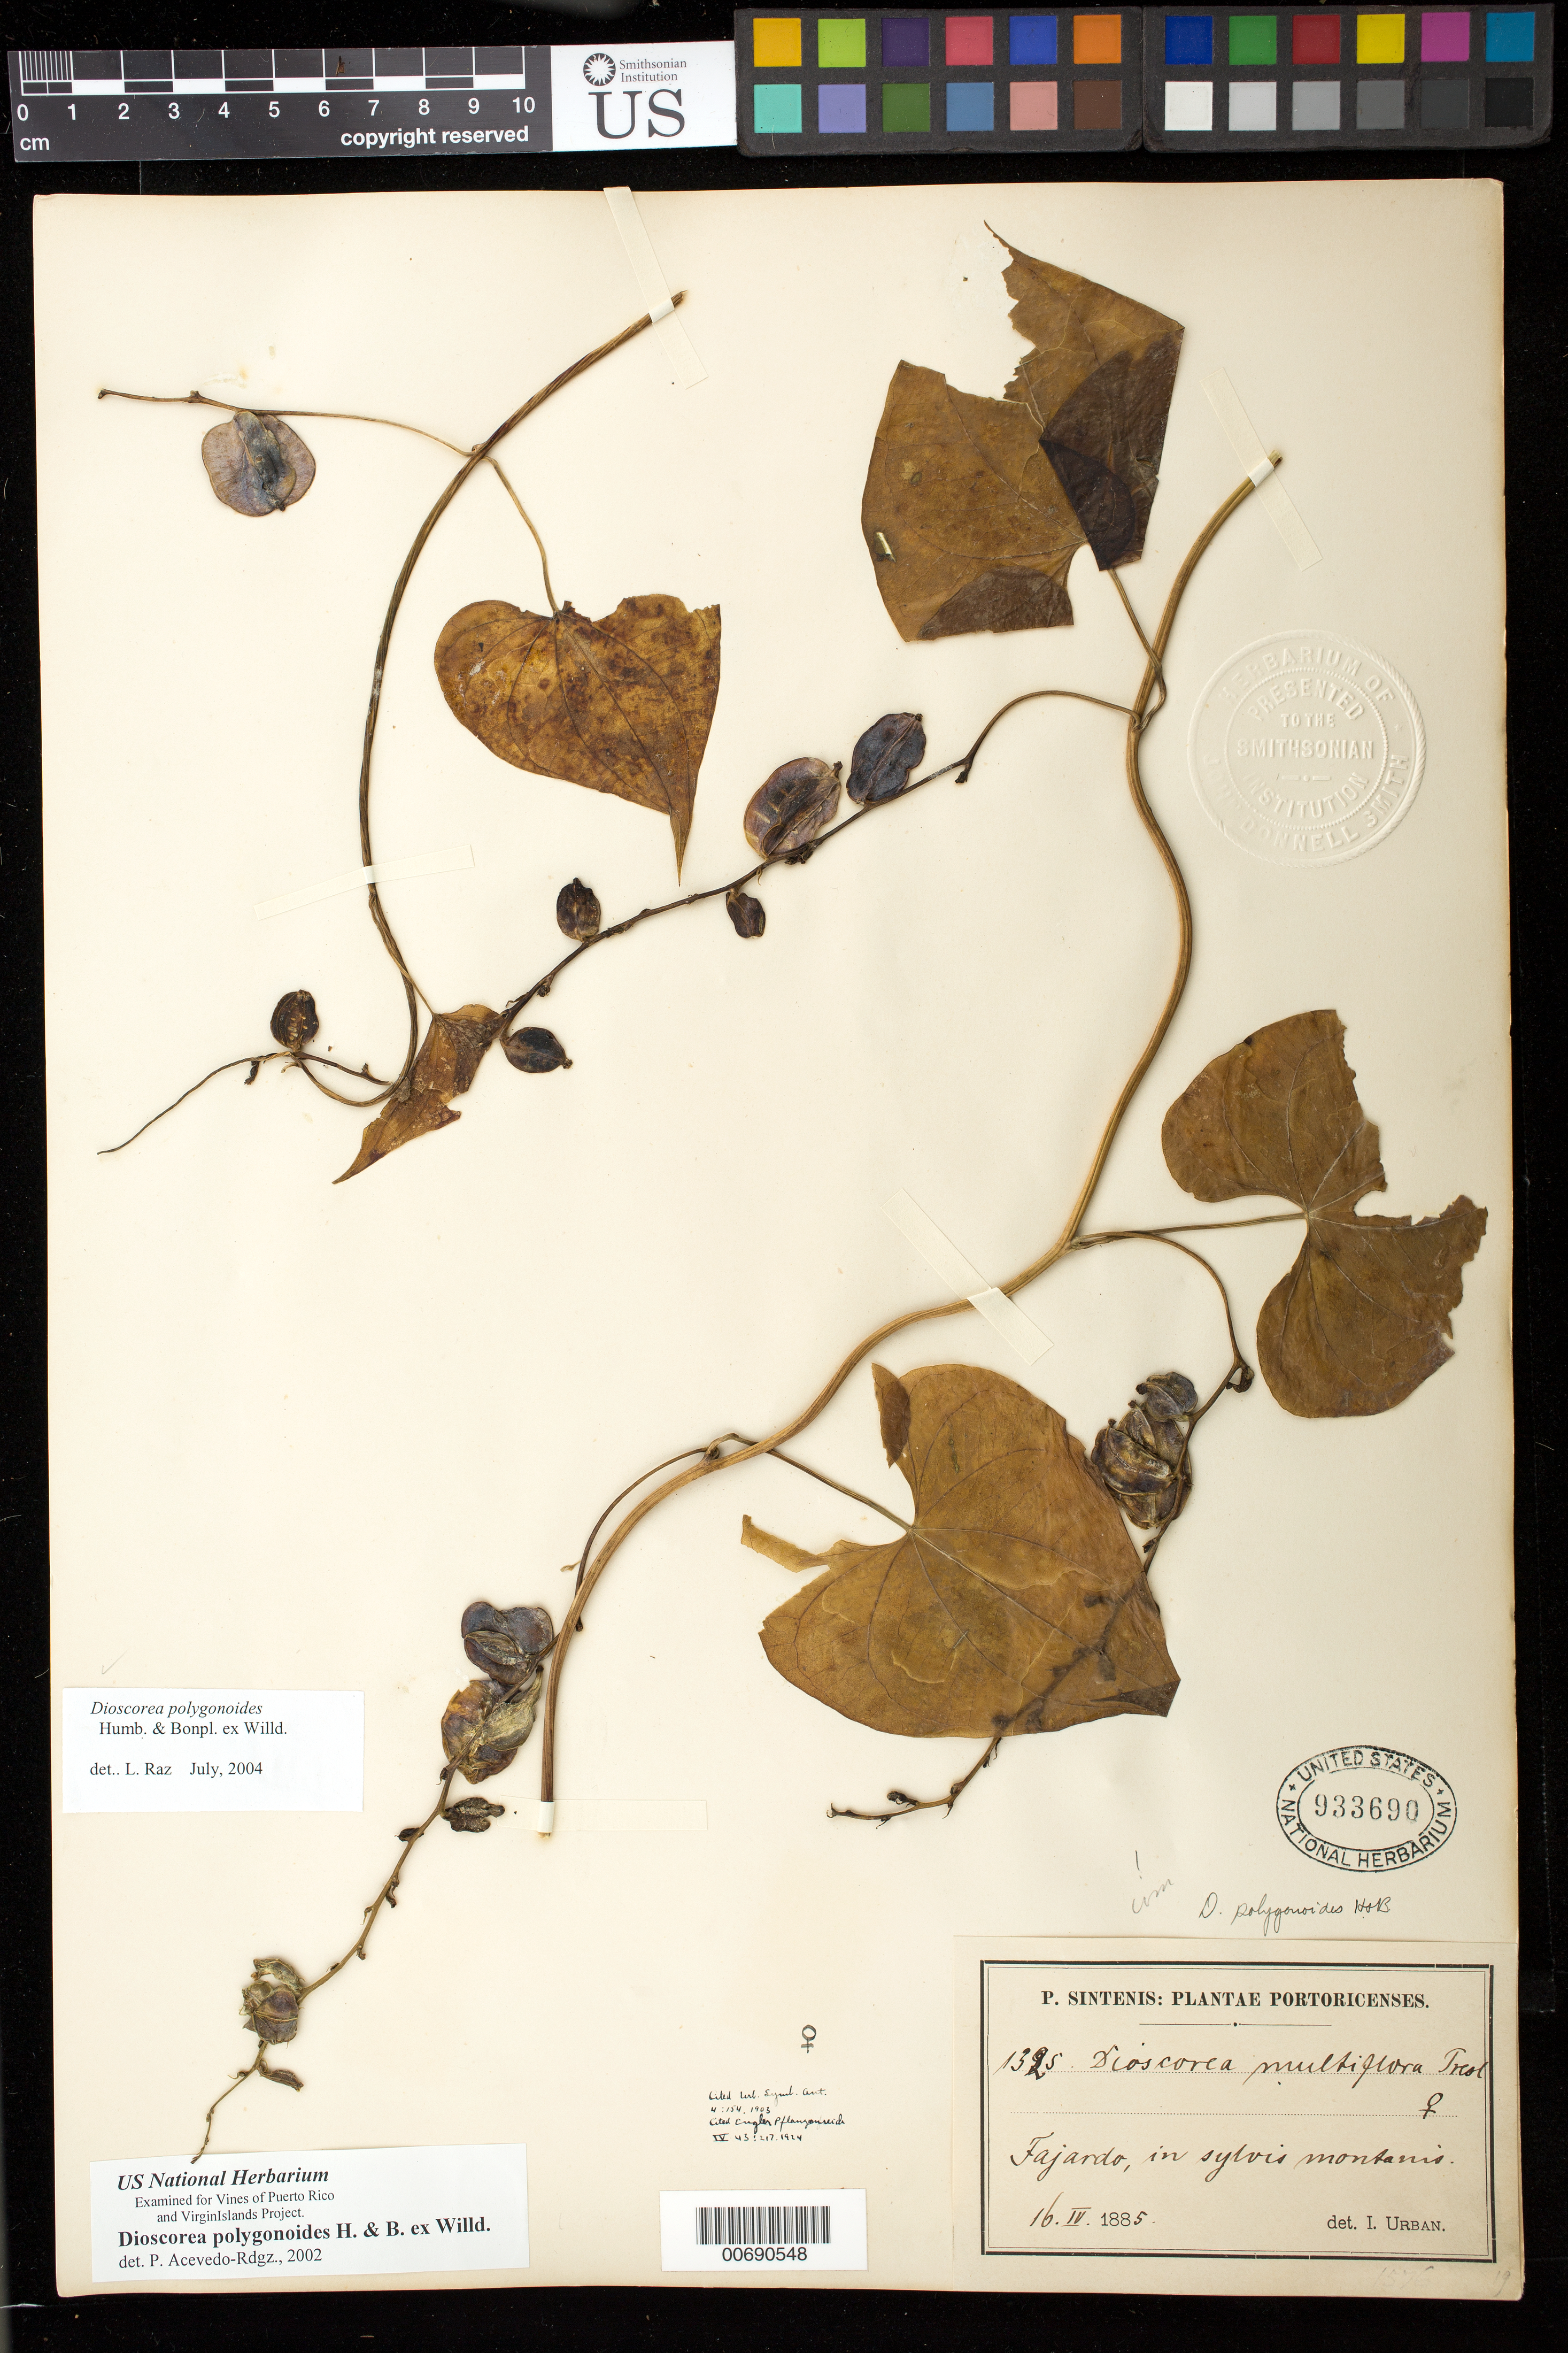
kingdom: Plantae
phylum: Tracheophyta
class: Liliopsida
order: Dioscoreales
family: Dioscoreaceae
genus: Dioscorea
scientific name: Dioscorea polygonoides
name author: Humb. & Bonpl. ex Willd.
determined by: Raz, Lauren, (K)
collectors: P. Sintenis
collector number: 1325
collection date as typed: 16 Apr 1885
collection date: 1885-04-16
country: Puerto Rico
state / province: Humacao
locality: Fajardo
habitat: In sylvis montanis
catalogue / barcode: US 933690